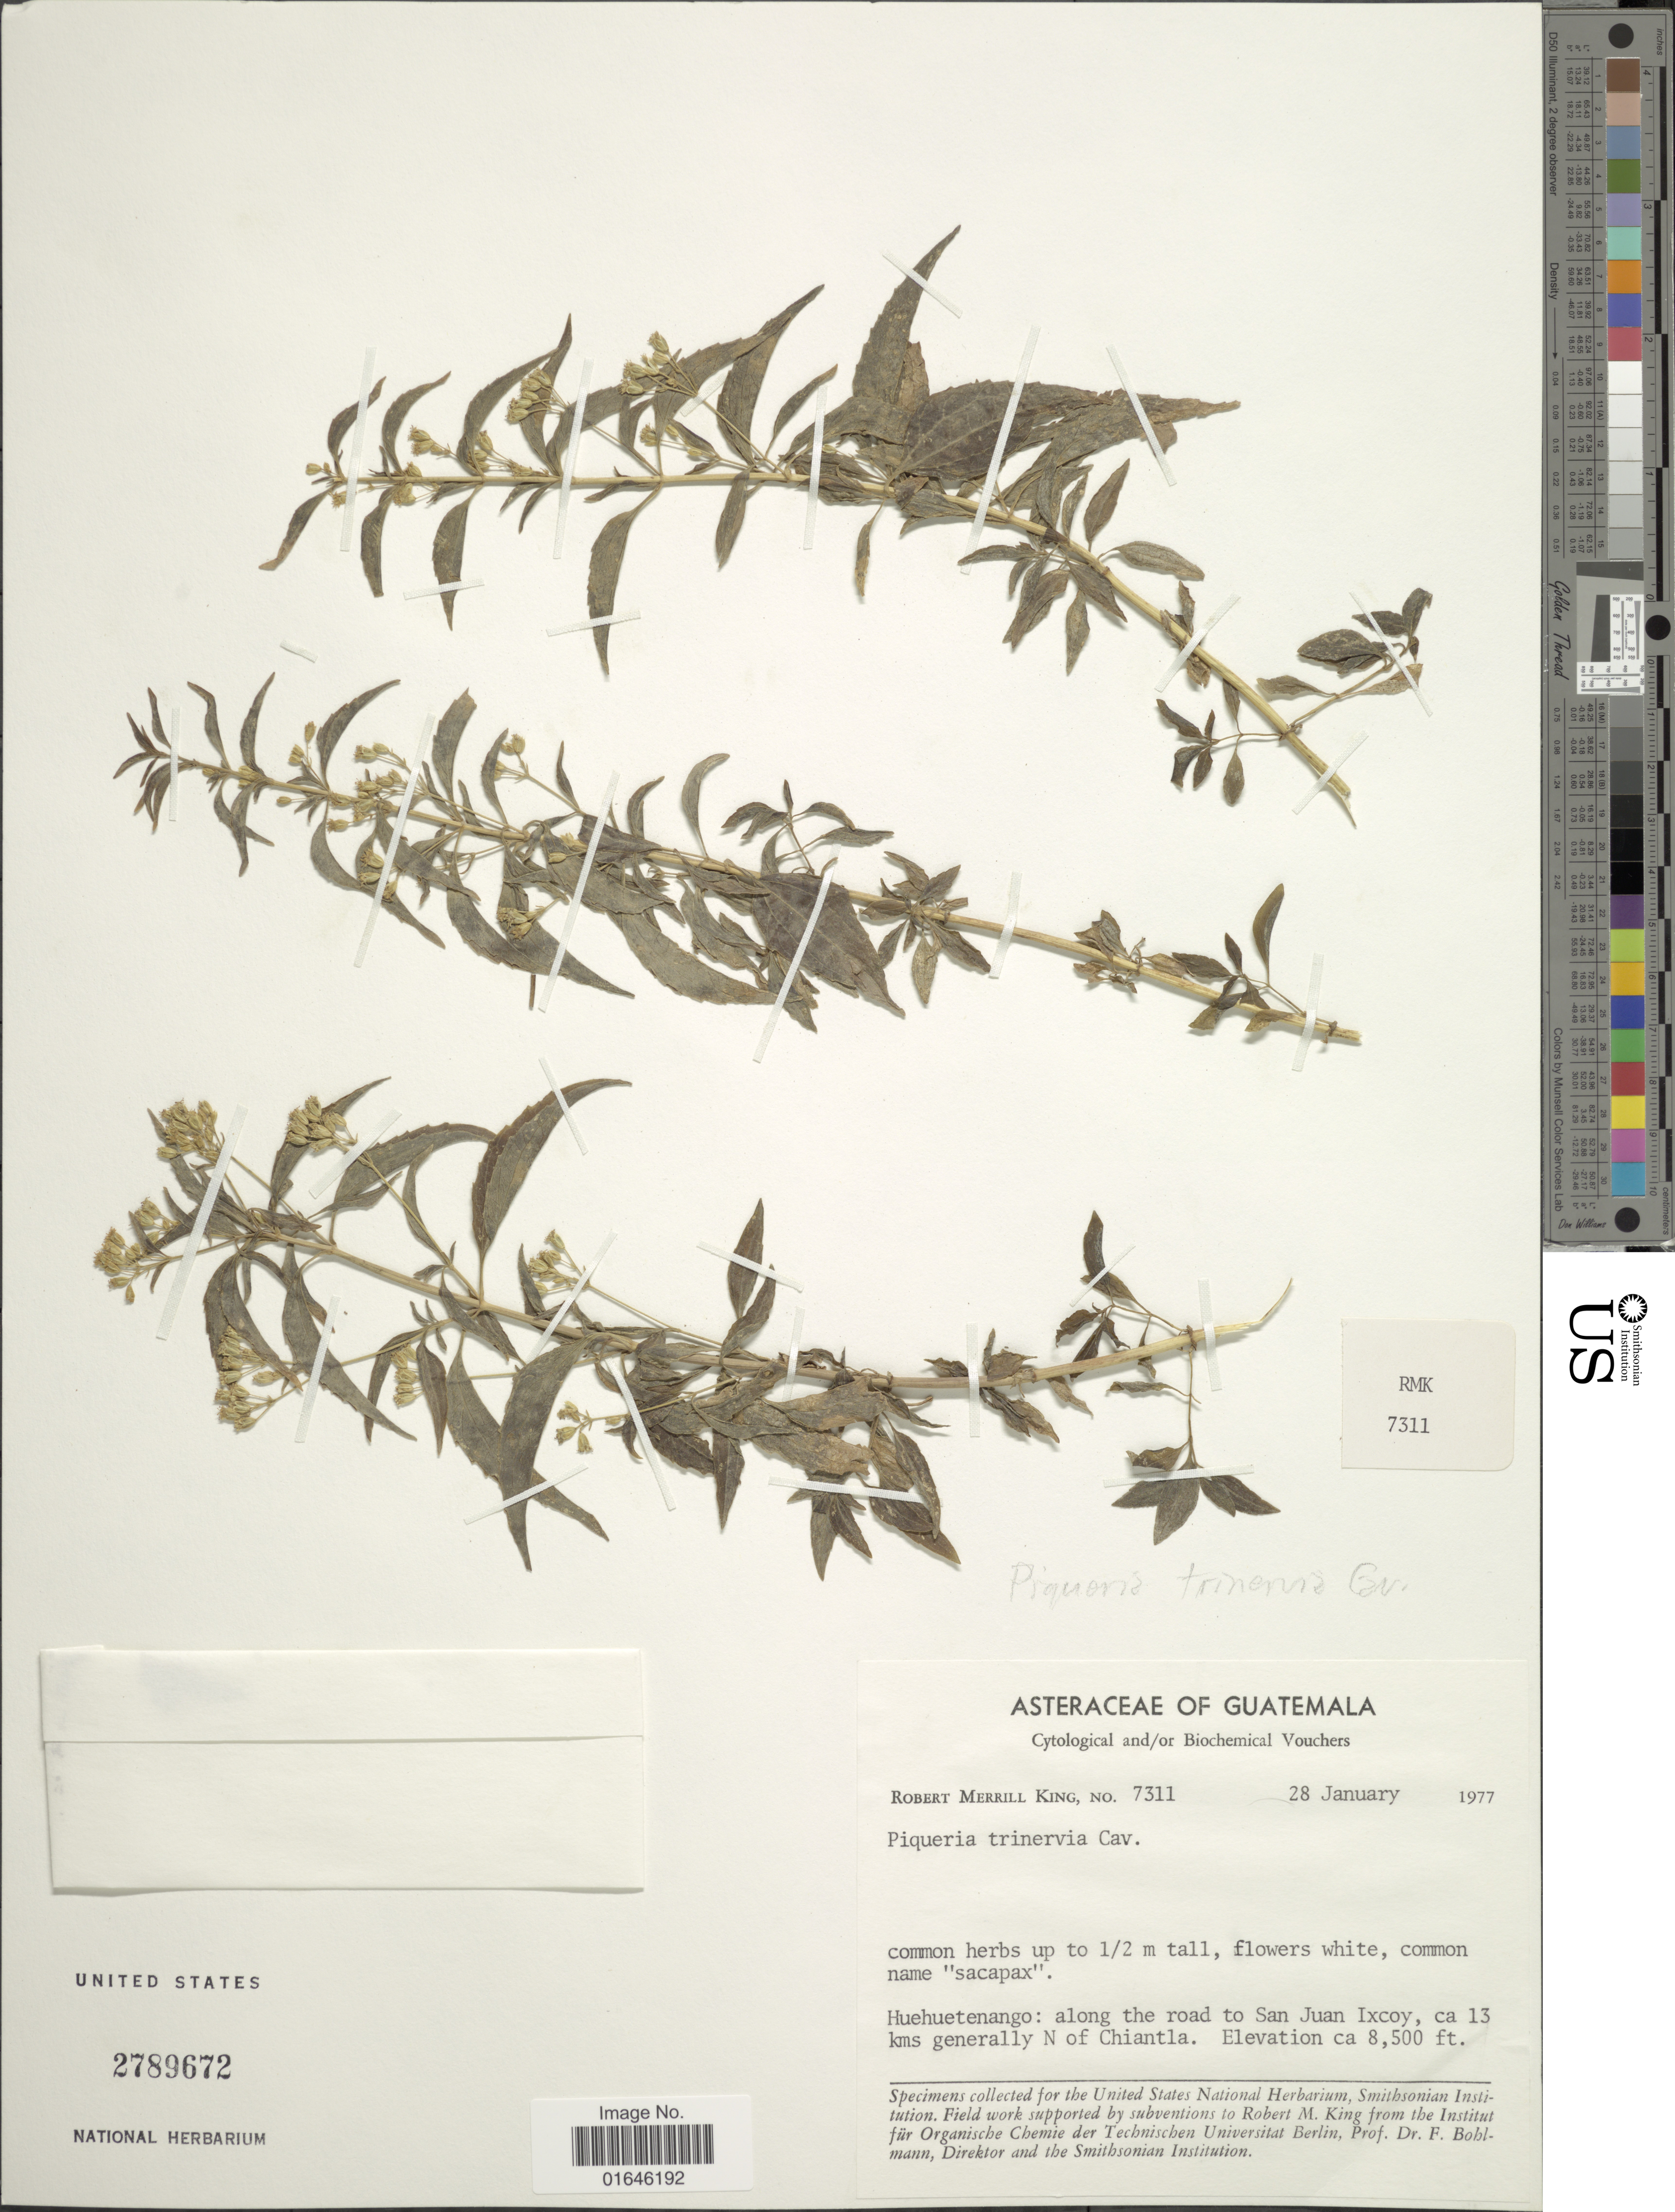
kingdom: Plantae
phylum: Tracheophyta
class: Magnoliopsida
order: Asterales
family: Asteraceae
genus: Piqueria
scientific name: Piqueria trinervia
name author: Cav.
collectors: R. M. King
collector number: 7311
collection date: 1977-01-28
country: Guatemala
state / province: Huehuetenango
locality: Along the road to San Juan Ixcoy, ca. 13 kms generally N of Chiantla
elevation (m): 2591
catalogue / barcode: US 2789672